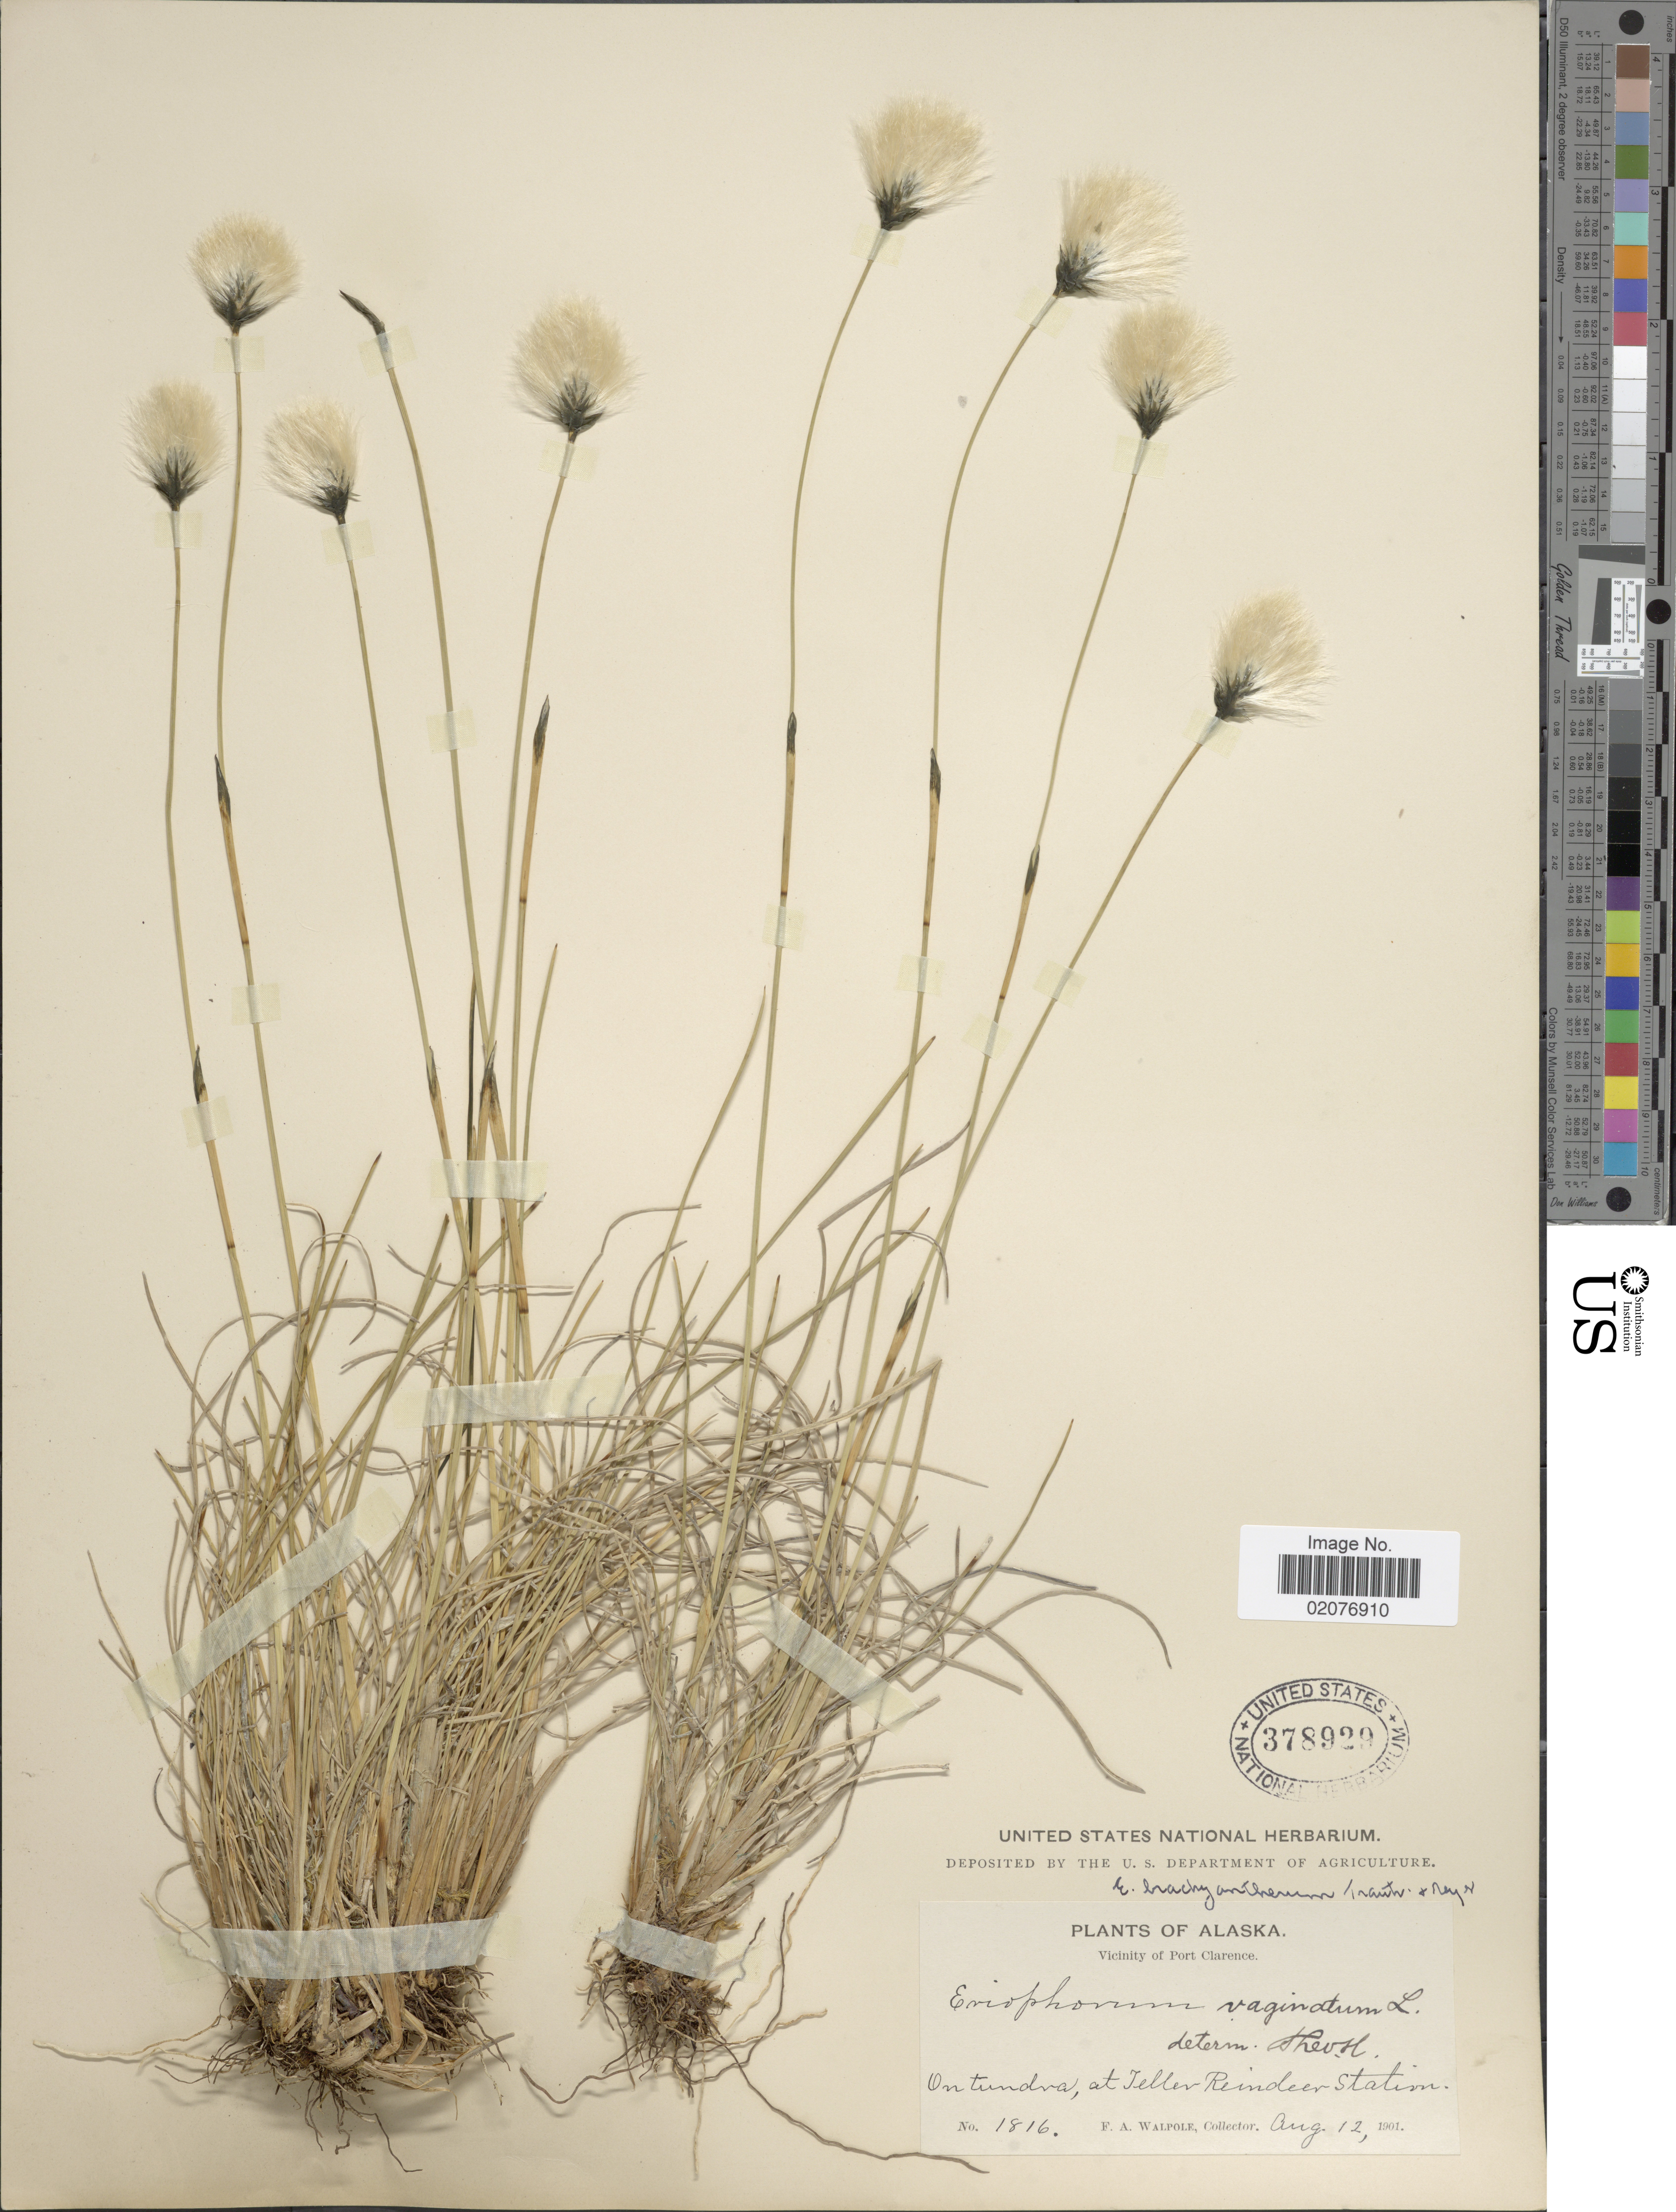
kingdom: Plantae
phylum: Tracheophyta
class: Liliopsida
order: Poales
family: Cyperaceae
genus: Eriophorum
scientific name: Eriophorum brachyantherum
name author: Trautv. & C.A. Mey.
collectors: F. Walpole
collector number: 1816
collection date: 1901-08-12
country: United States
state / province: Alaska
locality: Vicinity of Port Clarence, On tundra, at Teller Reinder Station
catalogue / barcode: US 378929